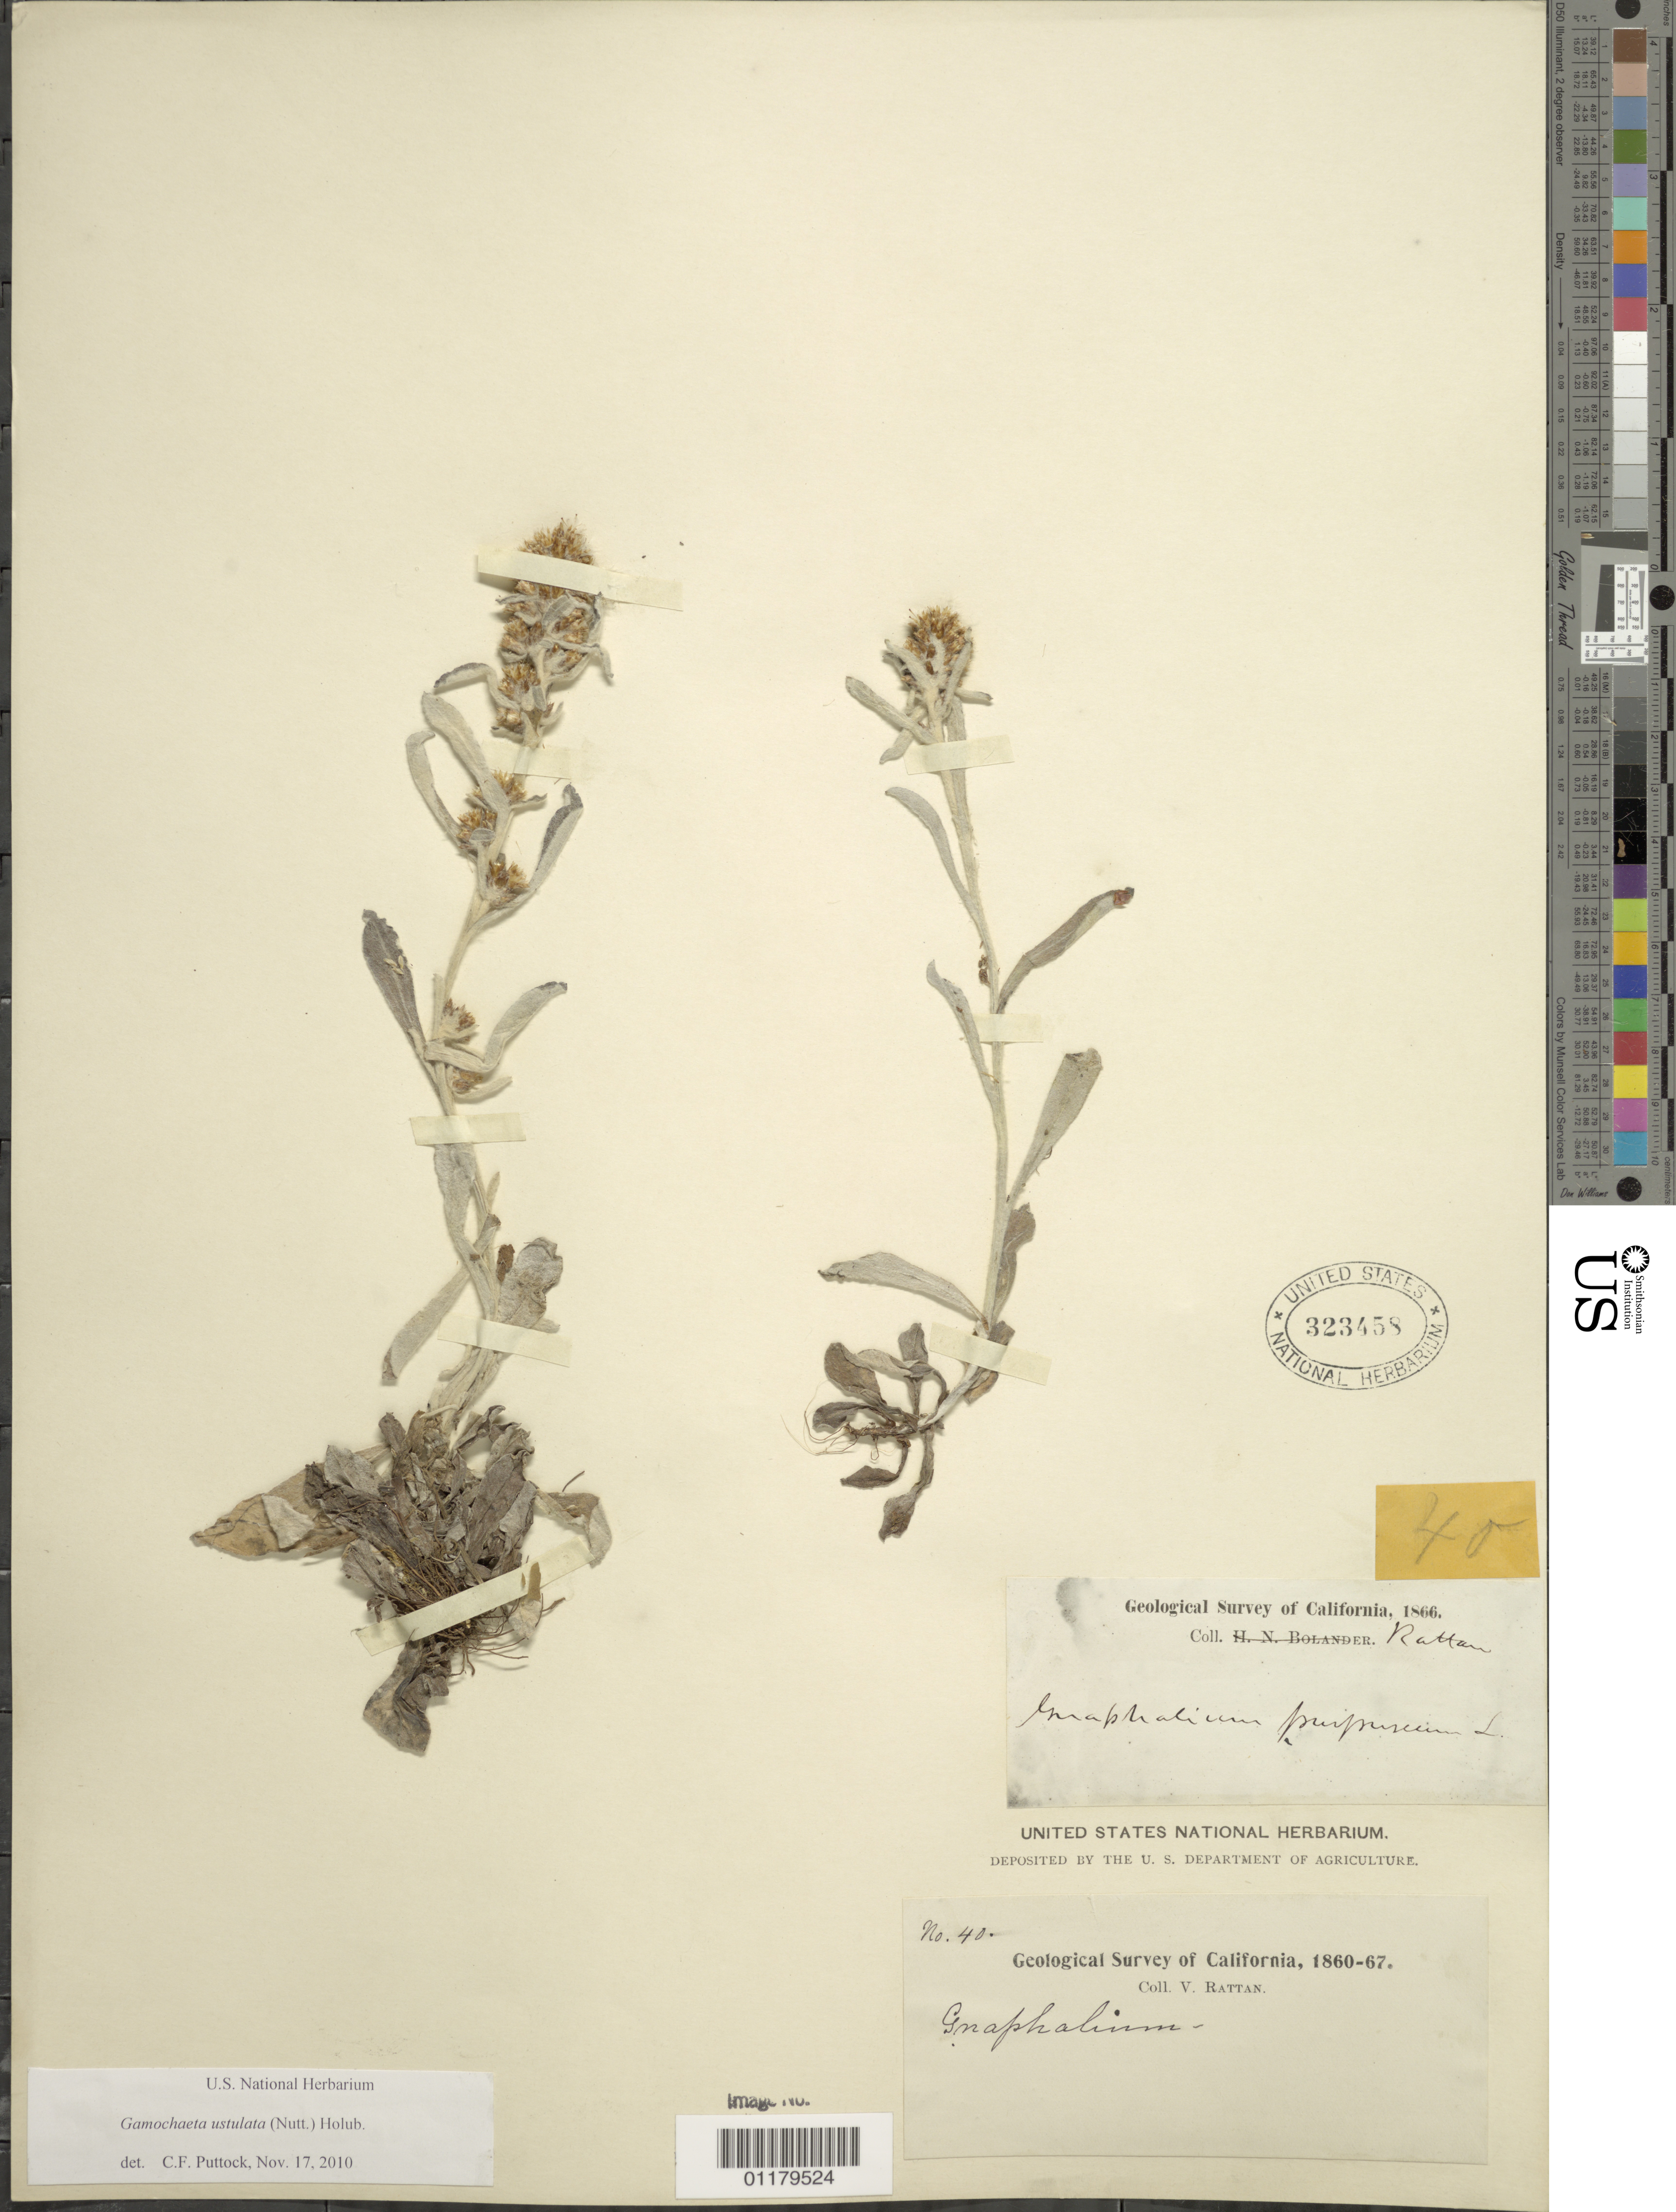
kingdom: Plantae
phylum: Tracheophyta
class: Magnoliopsida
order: Asterales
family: Asteraceae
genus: Gamochaeta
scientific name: Gamochaeta ustulata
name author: (Nutt.) Holub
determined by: Puttock, C. F.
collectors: V. Rattan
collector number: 40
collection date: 1860/1867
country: United States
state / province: California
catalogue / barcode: US 323458